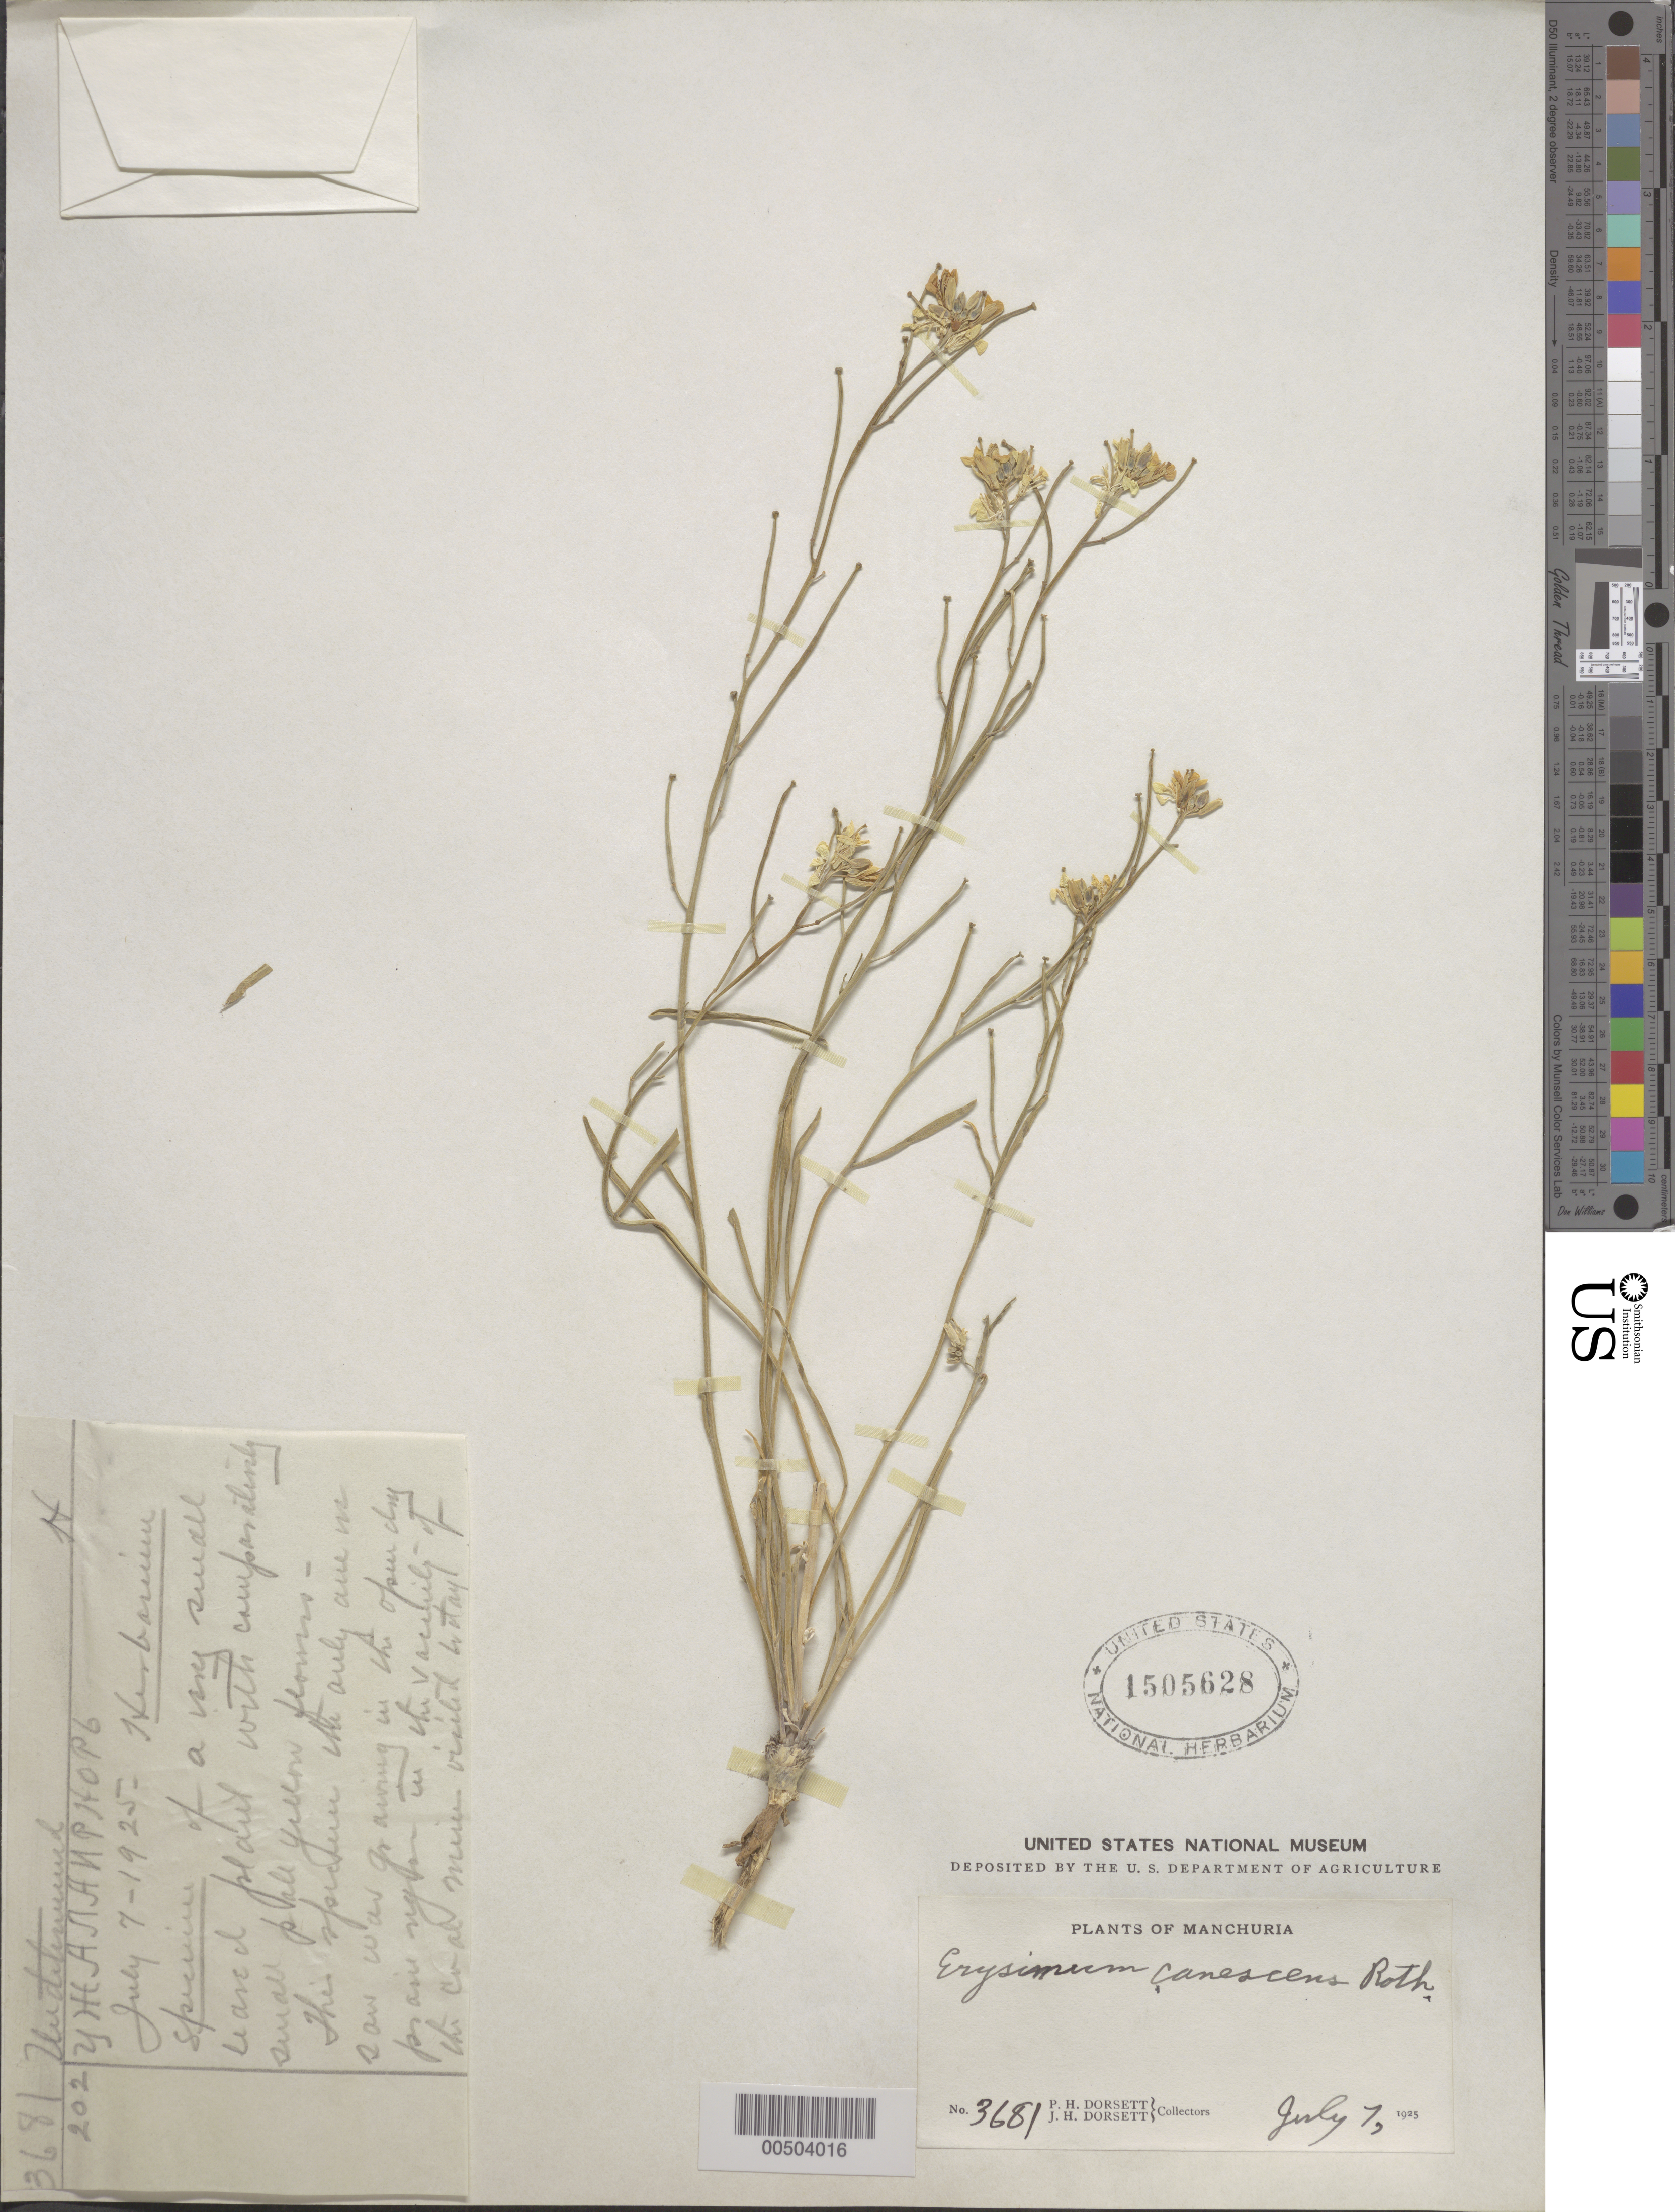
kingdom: Plantae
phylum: Tracheophyta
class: Magnoliopsida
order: Brassicales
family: Brassicaceae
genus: Erysimum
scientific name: Erysimum canescens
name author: Roth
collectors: P. H. Dorsett & J. Dorsett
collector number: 3681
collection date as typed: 07 Jul 1925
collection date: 1925-07-07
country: China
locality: Manchuria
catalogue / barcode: US 1505628